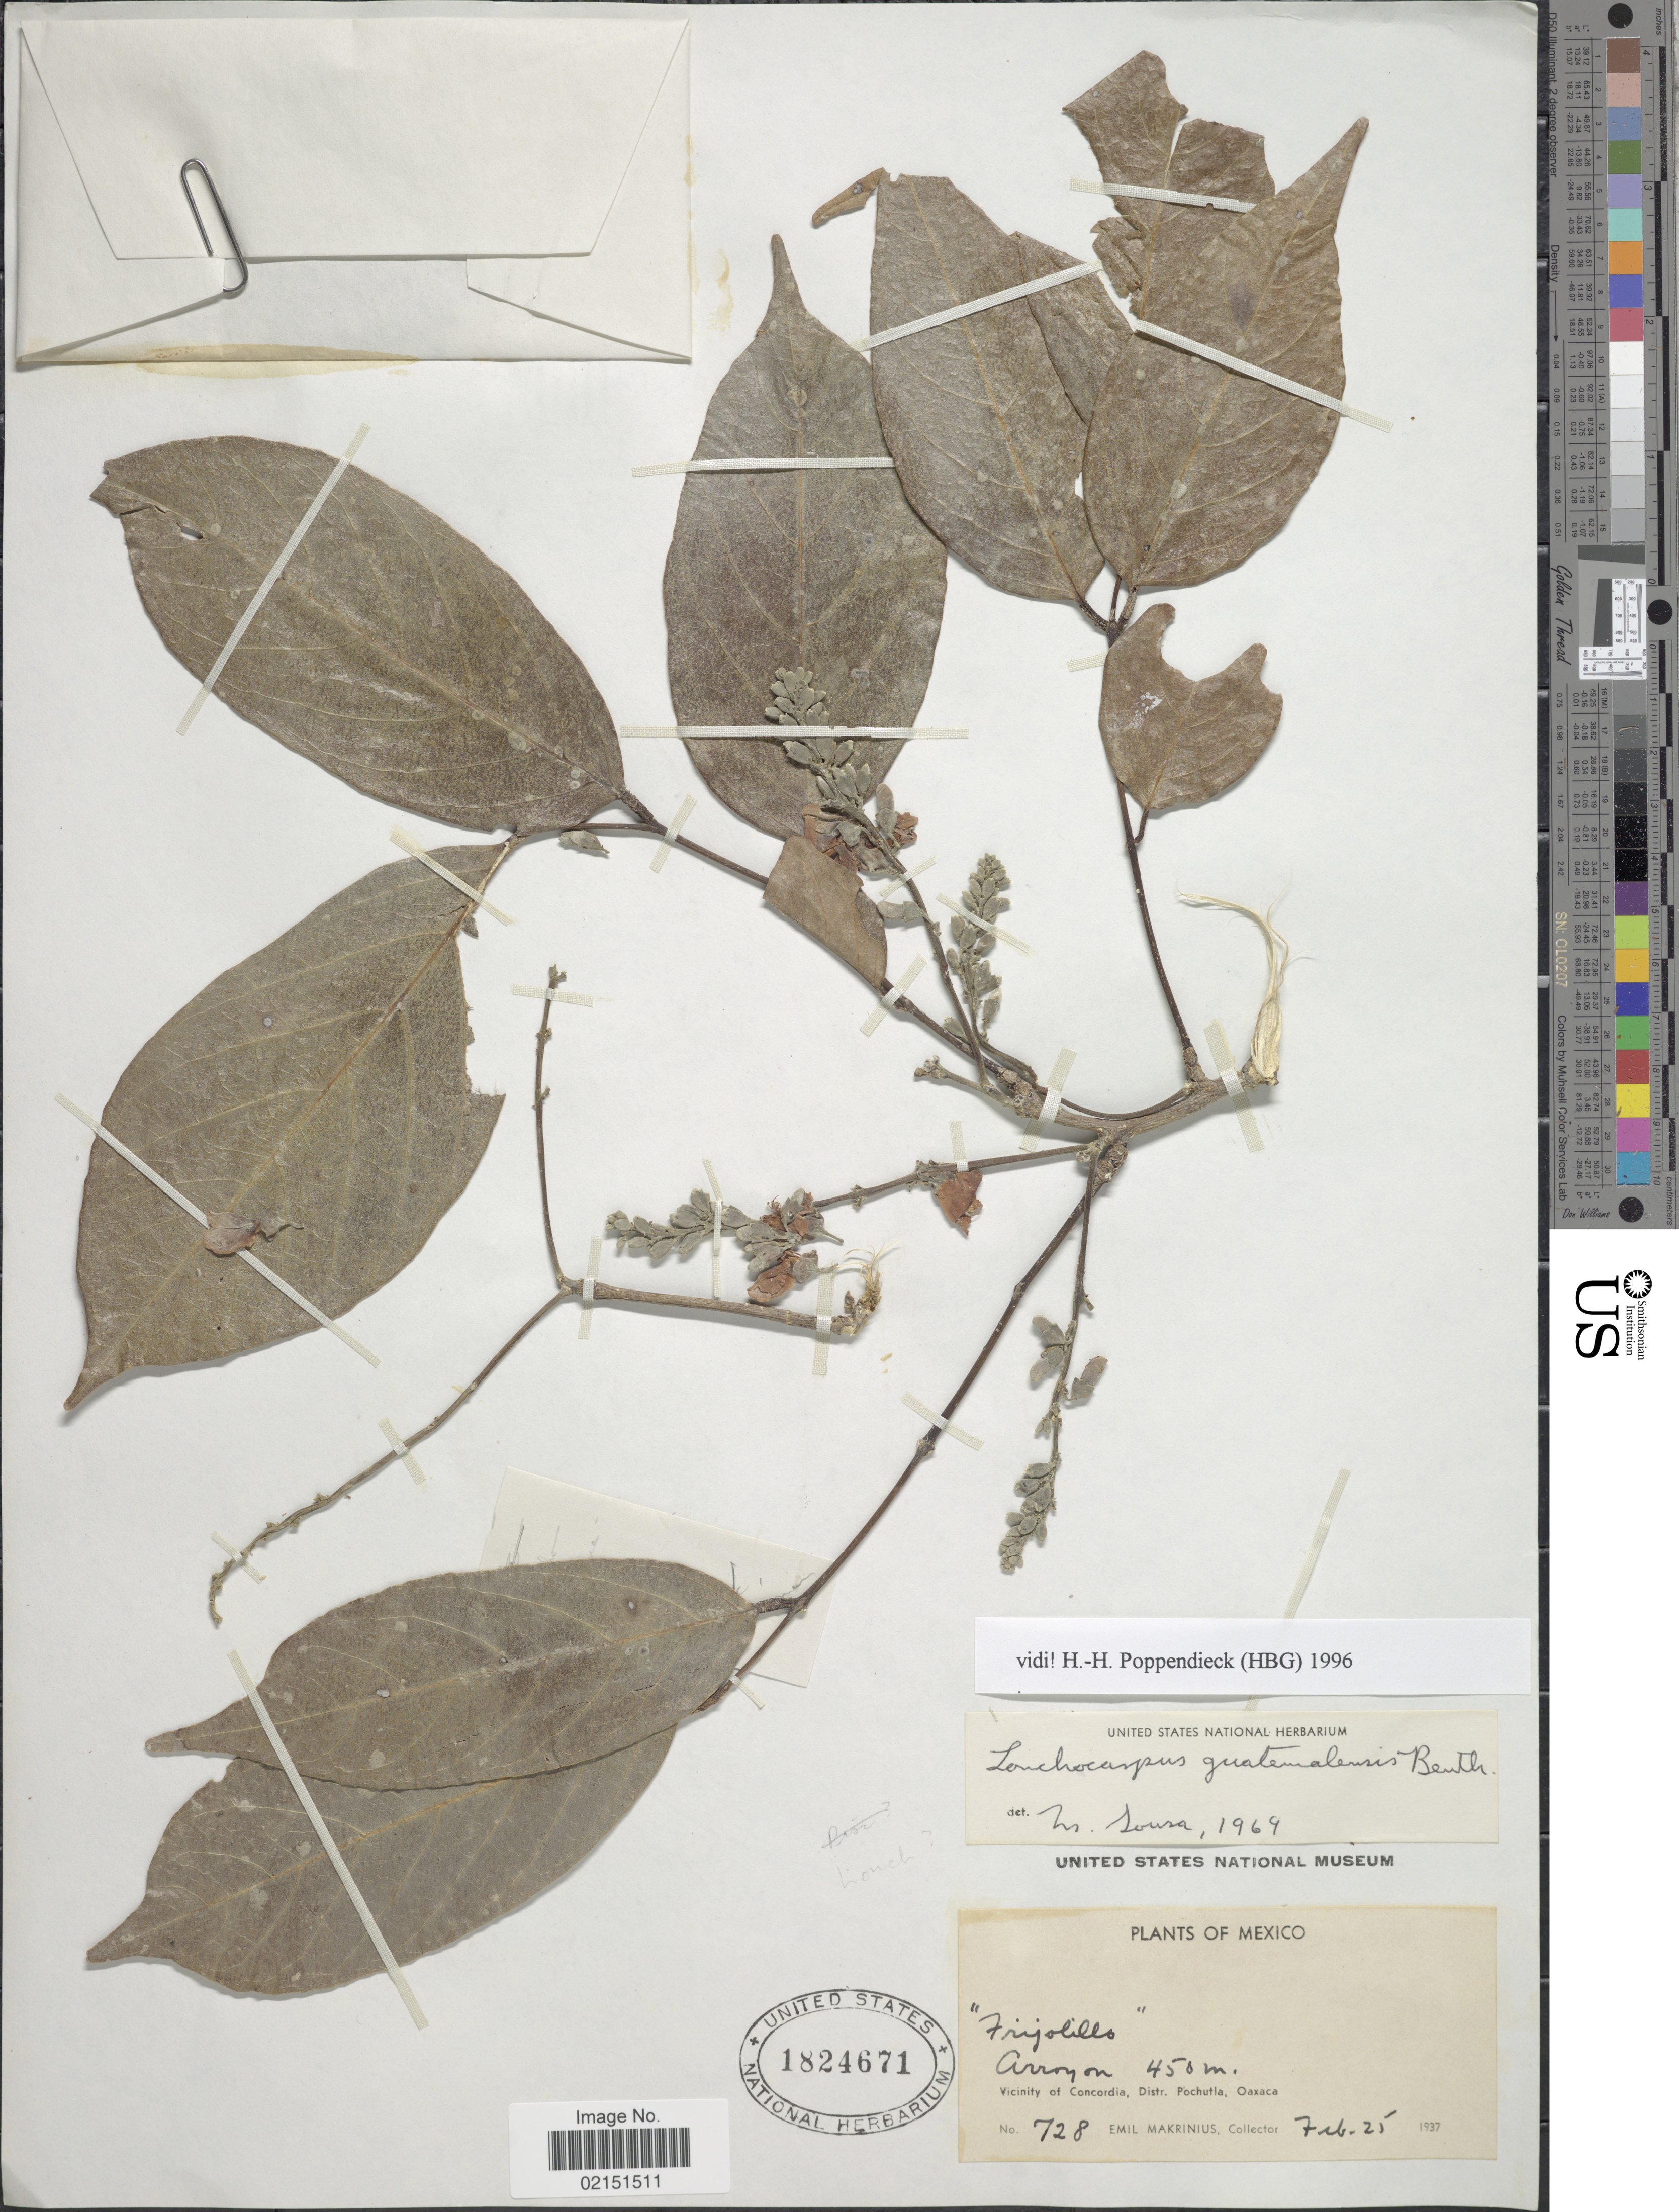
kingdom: Plantae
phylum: Tracheophyta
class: Magnoliopsida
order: Fabales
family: Fabaceae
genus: Lonchocarpus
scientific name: Lonchocarpus guatemalensis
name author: Benth.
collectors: E. Makrinius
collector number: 728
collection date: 1937-02-25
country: Mexico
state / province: Oaxaca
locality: Vicinity of Concordia, Distr. Pochutla, Oaxaca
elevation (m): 450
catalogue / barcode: US 1824671